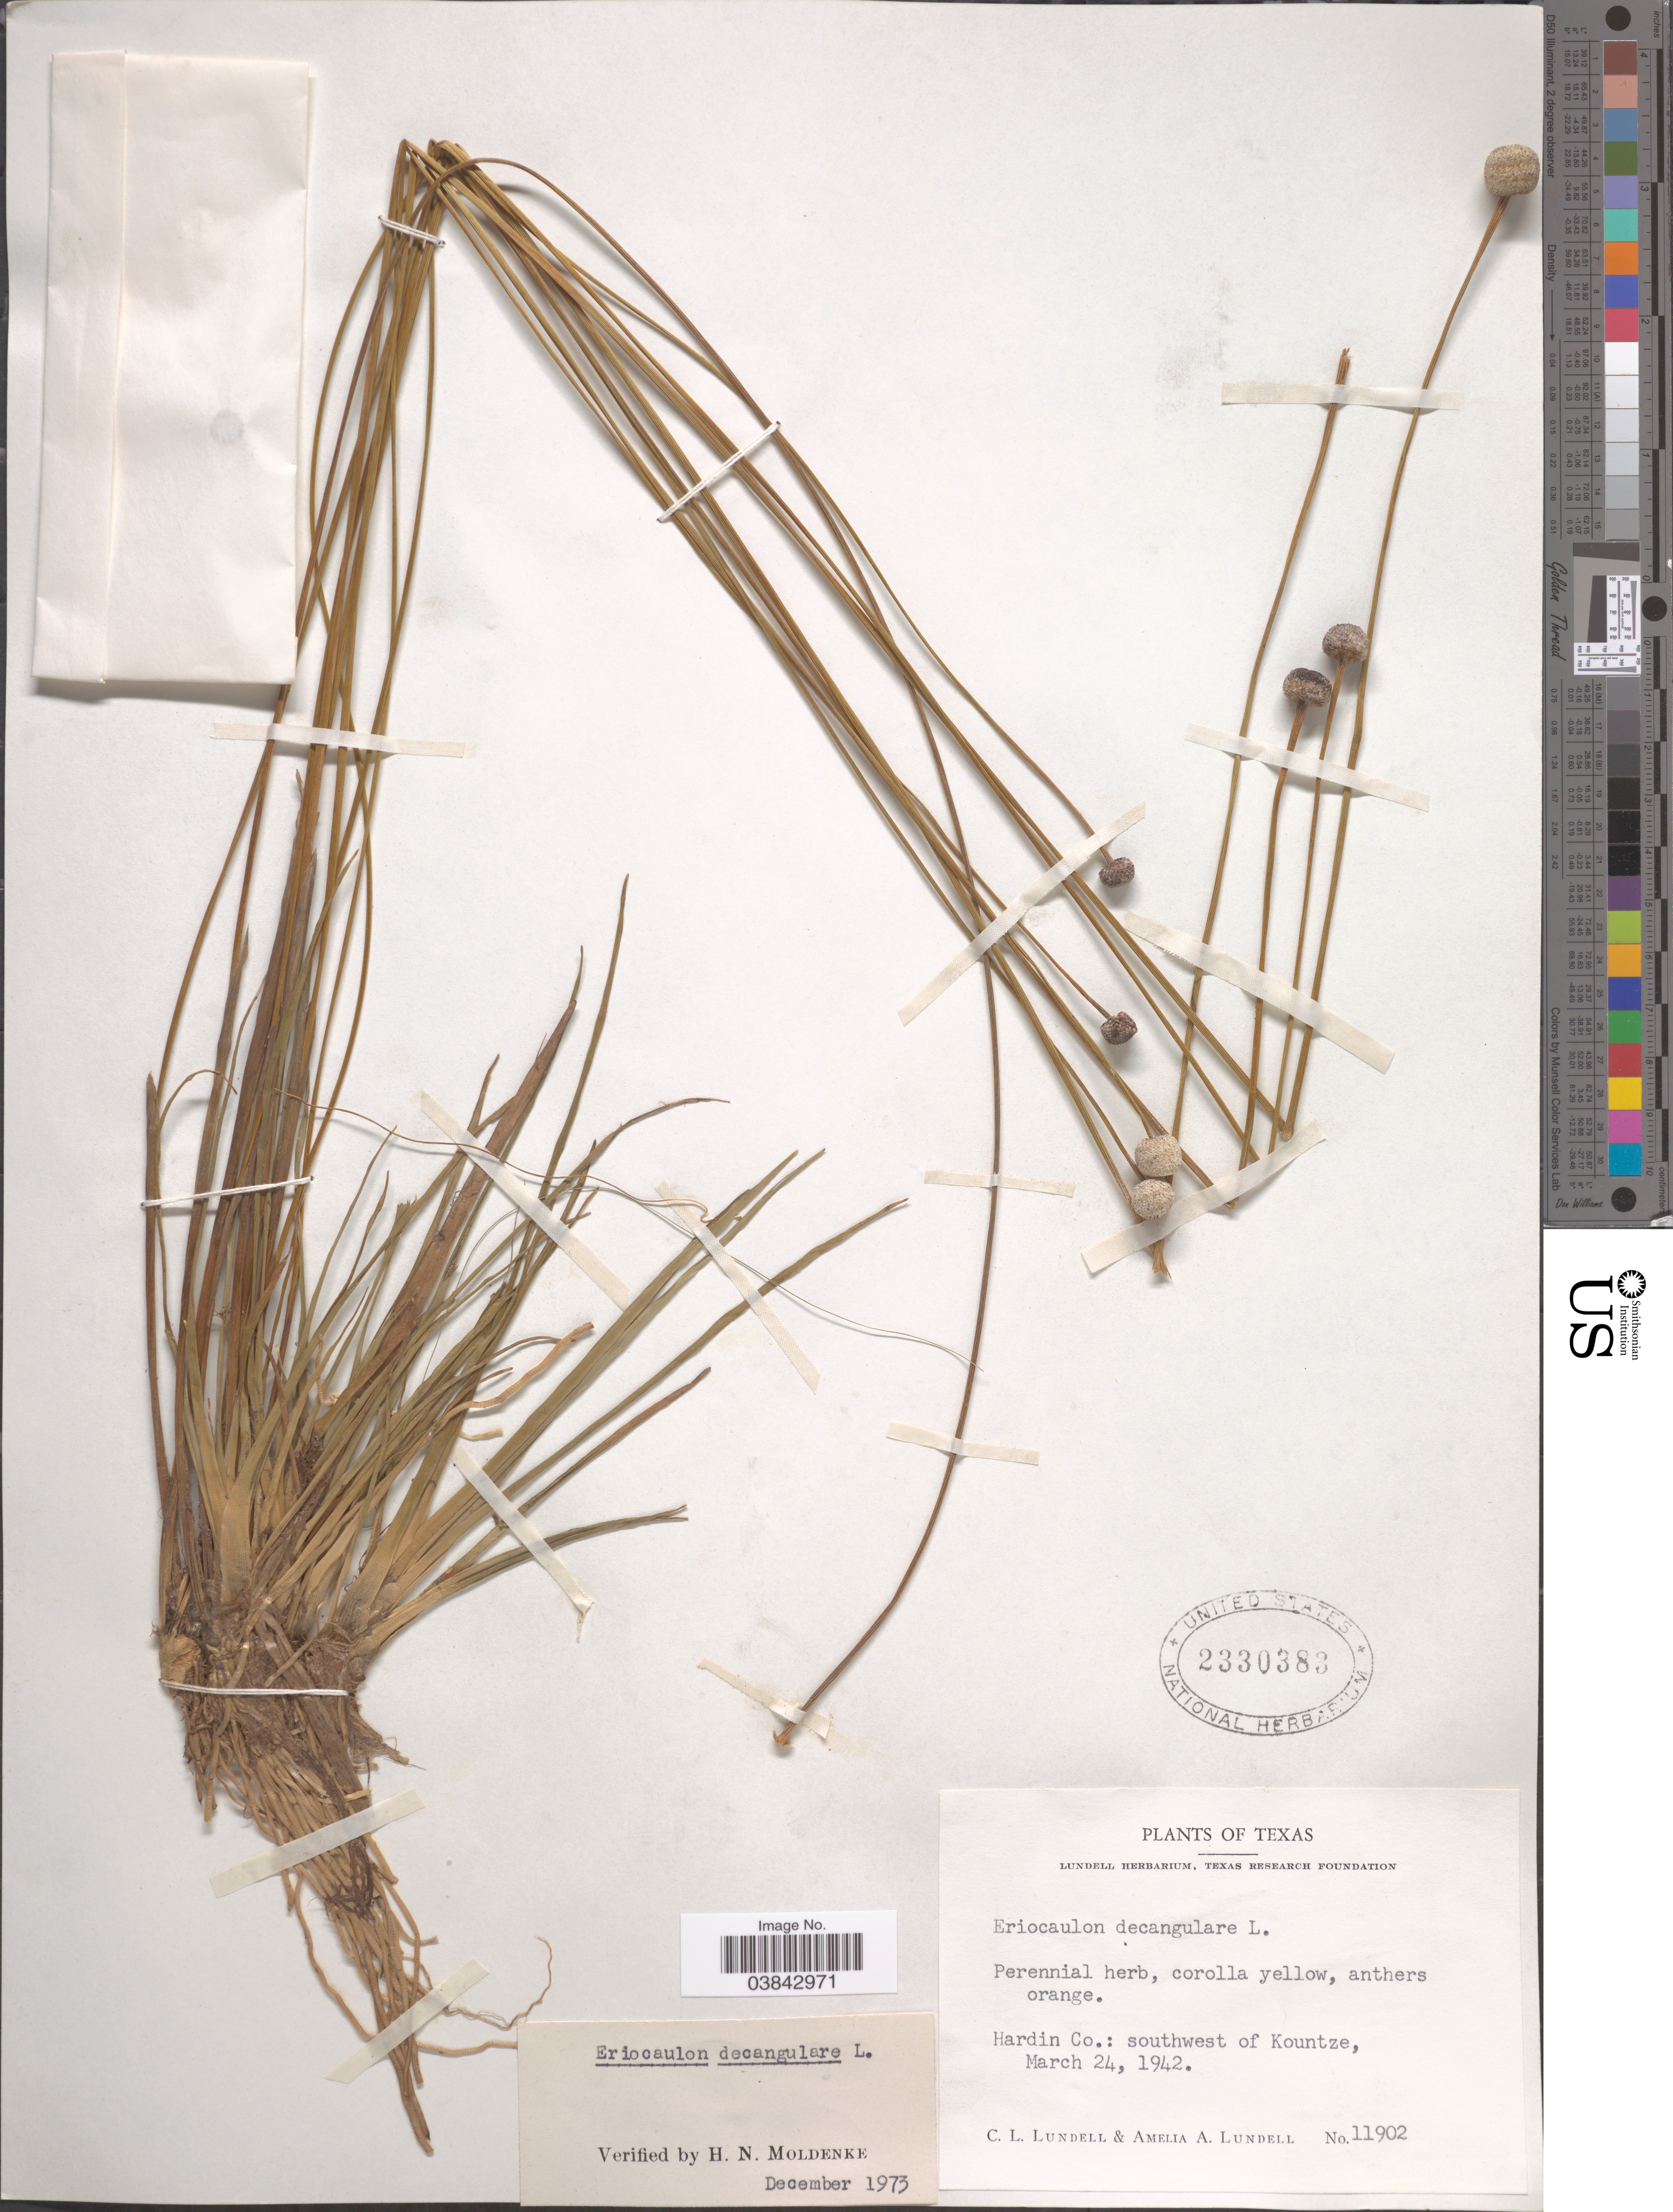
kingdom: Plantae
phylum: Tracheophyta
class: Liliopsida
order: Poales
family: Eriocaulaceae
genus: Eriocaulon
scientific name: Eriocaulon decangulare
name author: L.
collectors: C. L. Lundell & A. A. Lundell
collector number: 11902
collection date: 1942-03-24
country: United States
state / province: Texas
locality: Hardin Co.: southwest of Kountze.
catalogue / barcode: US 2330383